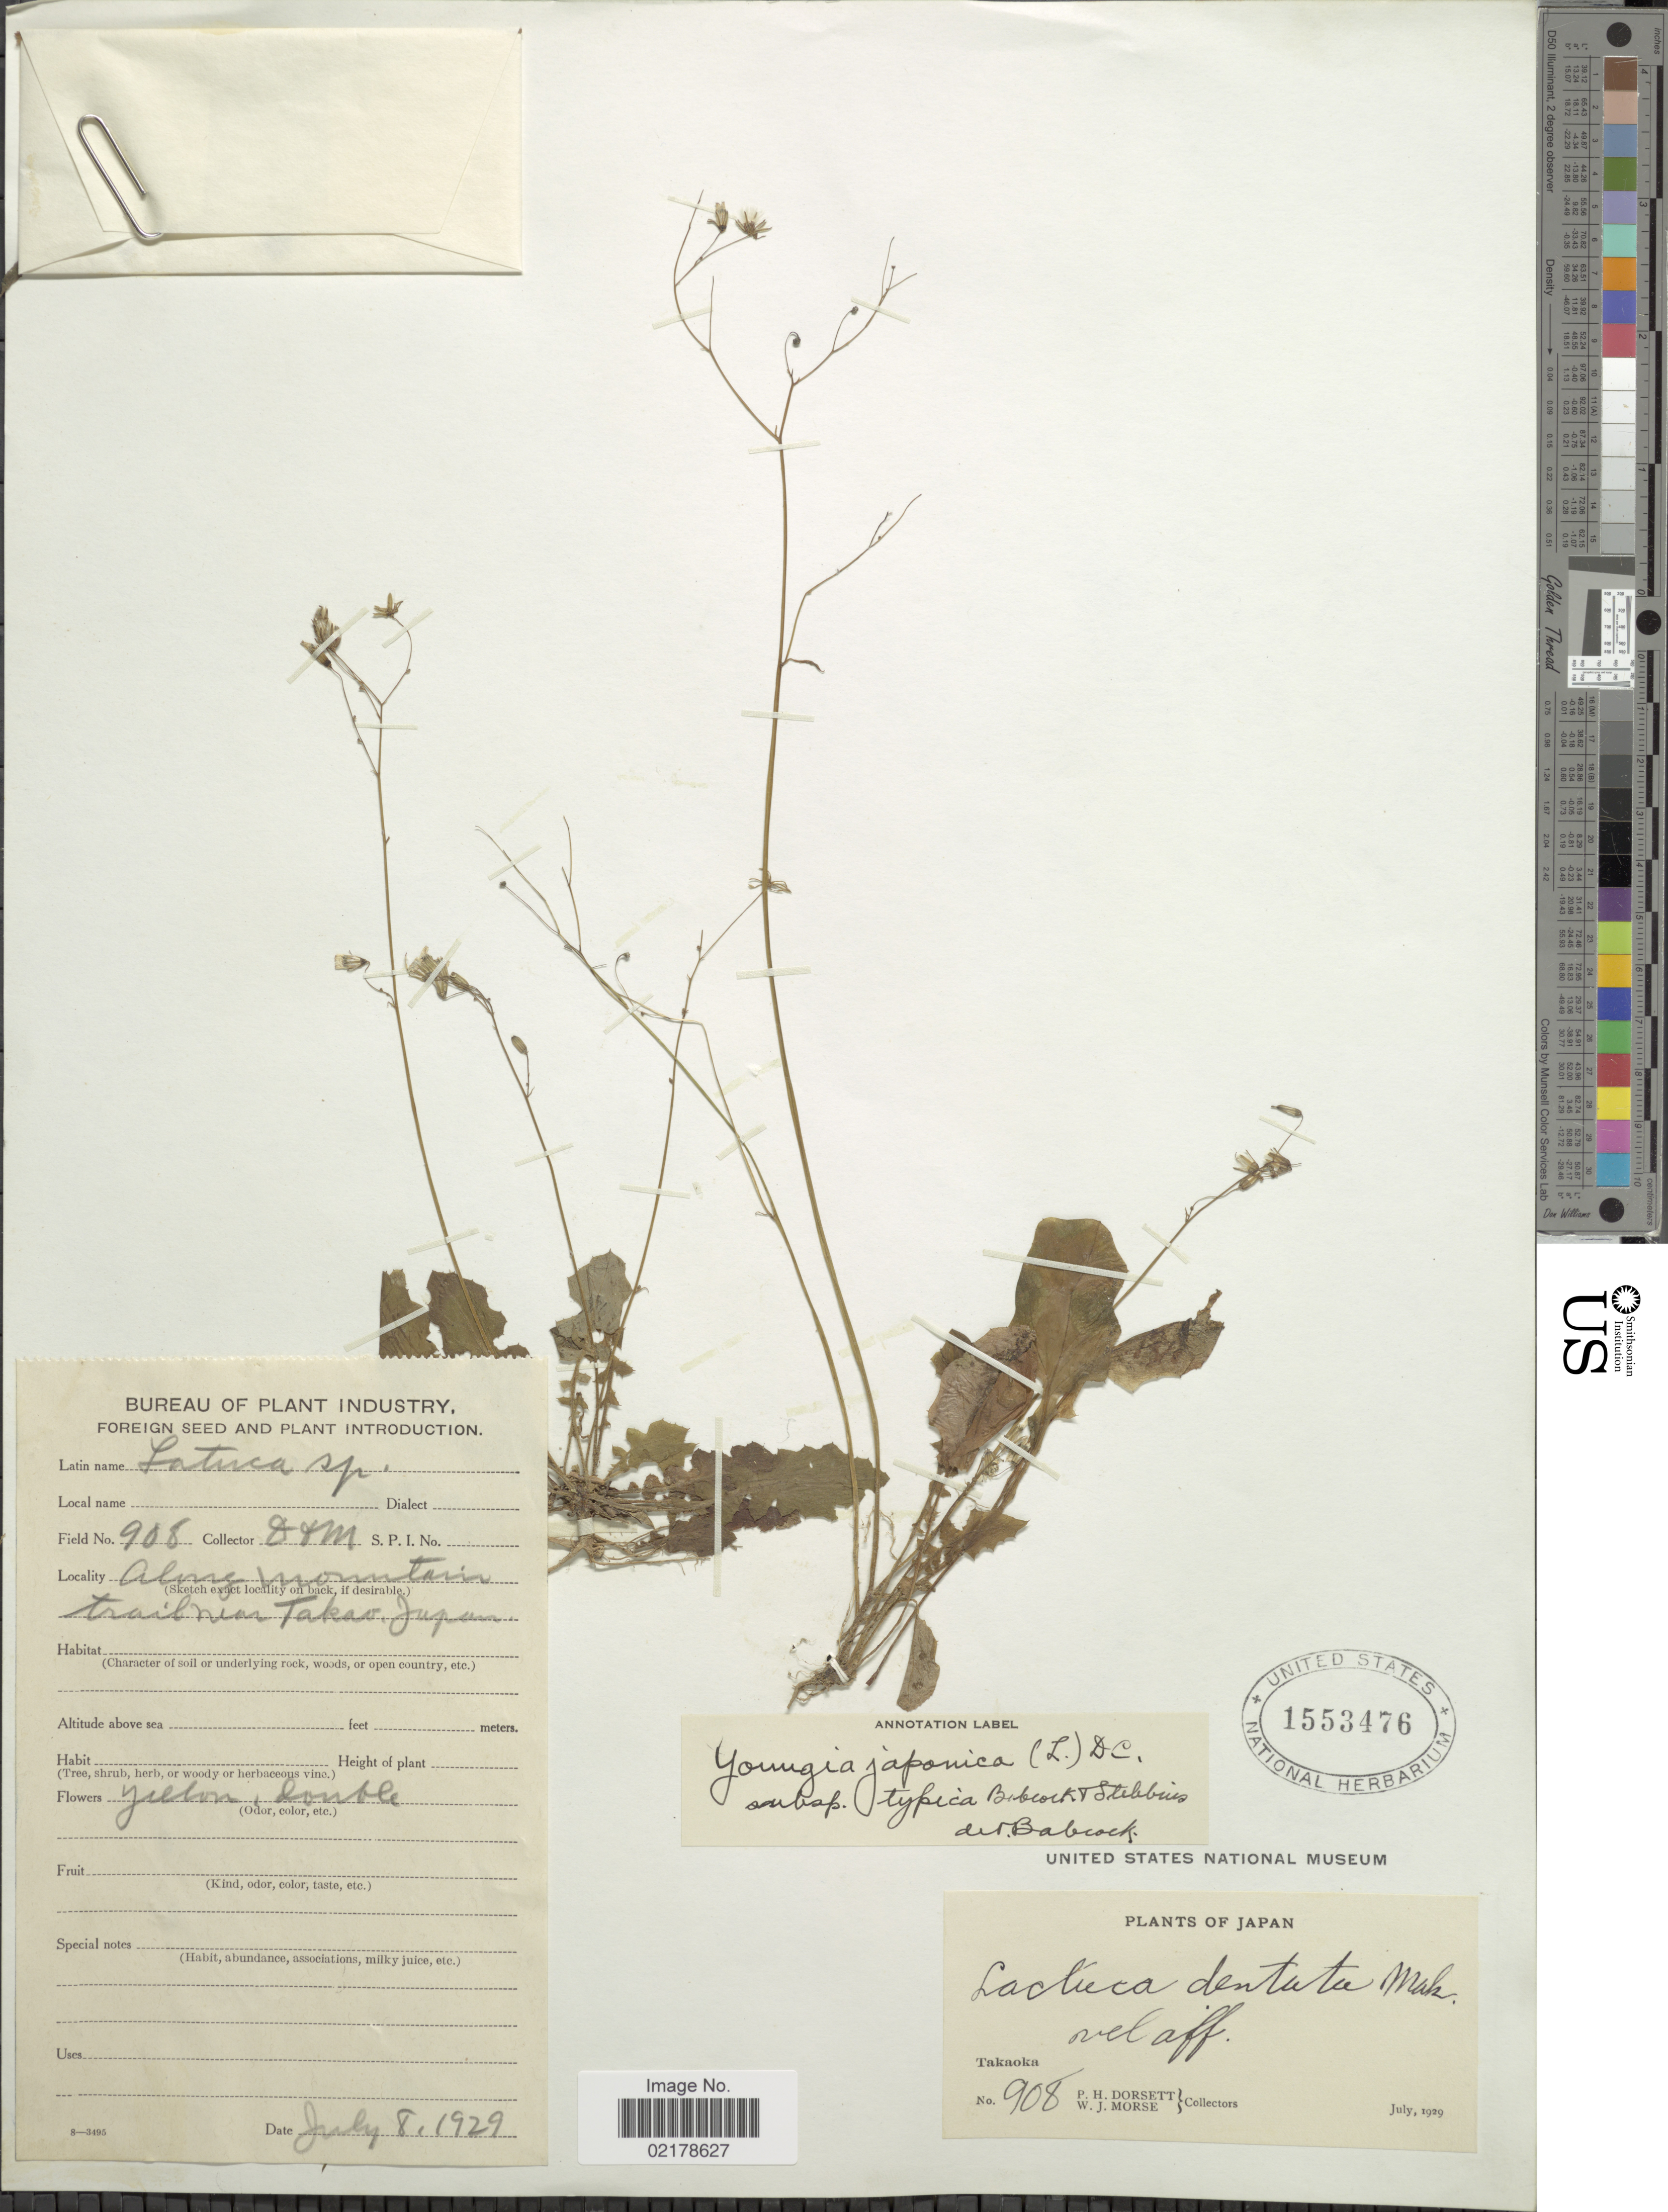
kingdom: Plantae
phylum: Tracheophyta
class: Magnoliopsida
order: Asterales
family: Asteraceae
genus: Youngia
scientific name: Youngia japonica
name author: (L.) DC.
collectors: P. H. Dorsett & W. J. Morse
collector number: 908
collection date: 1929-07-08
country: Japan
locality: Along mountain trail near Takaoka, Japan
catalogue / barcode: US 1553476